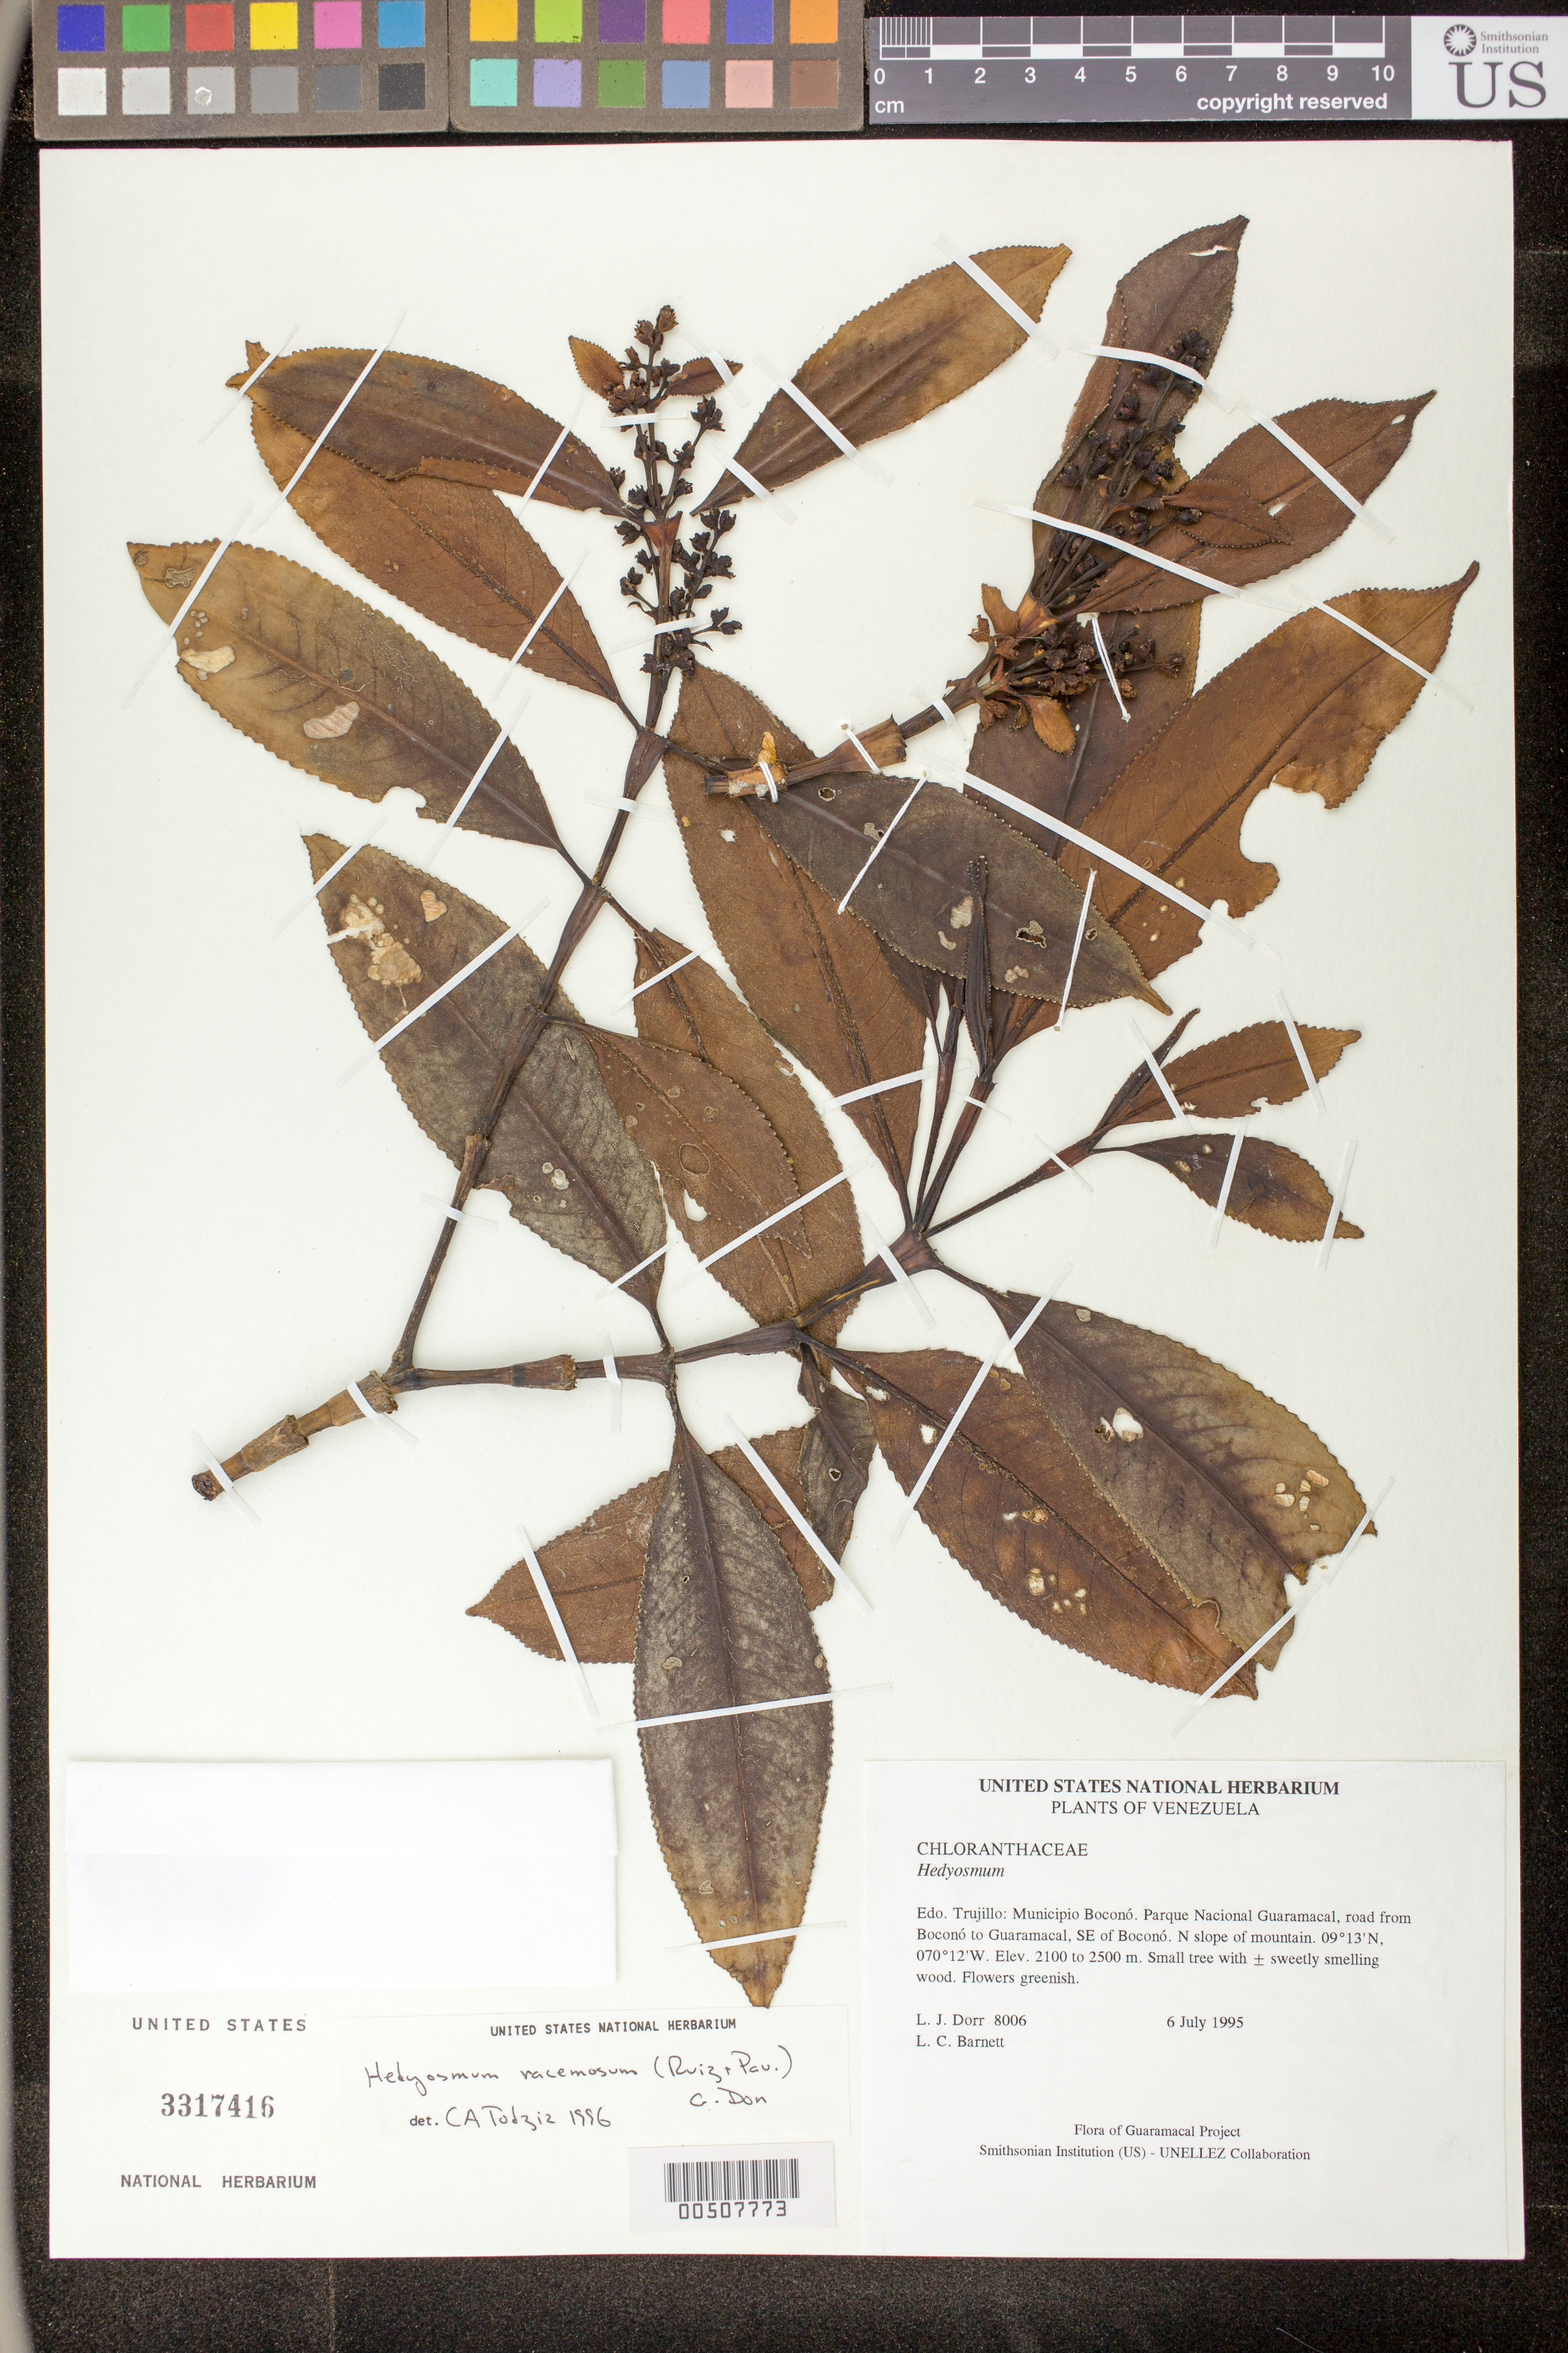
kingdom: Plantae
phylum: Tracheophyta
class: Magnoliopsida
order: Chloranthales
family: Chloranthaceae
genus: Hedyosmum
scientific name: Hedyosmum racemosum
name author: (Ruiz & Pav.) G. Don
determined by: Todzia, C. A., (TEX), University of Texas Austin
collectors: L. J. Dorr & L. C. Barnett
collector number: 8006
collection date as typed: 06 Jul 1995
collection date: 1995-07-06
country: Venezuela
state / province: Trujillo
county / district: Boconó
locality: Parque Nacional Guaramacal, road from Boconó to Guaramacal, SE of Boconó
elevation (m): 2100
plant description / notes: PORT, TEX, US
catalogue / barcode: US 3317416